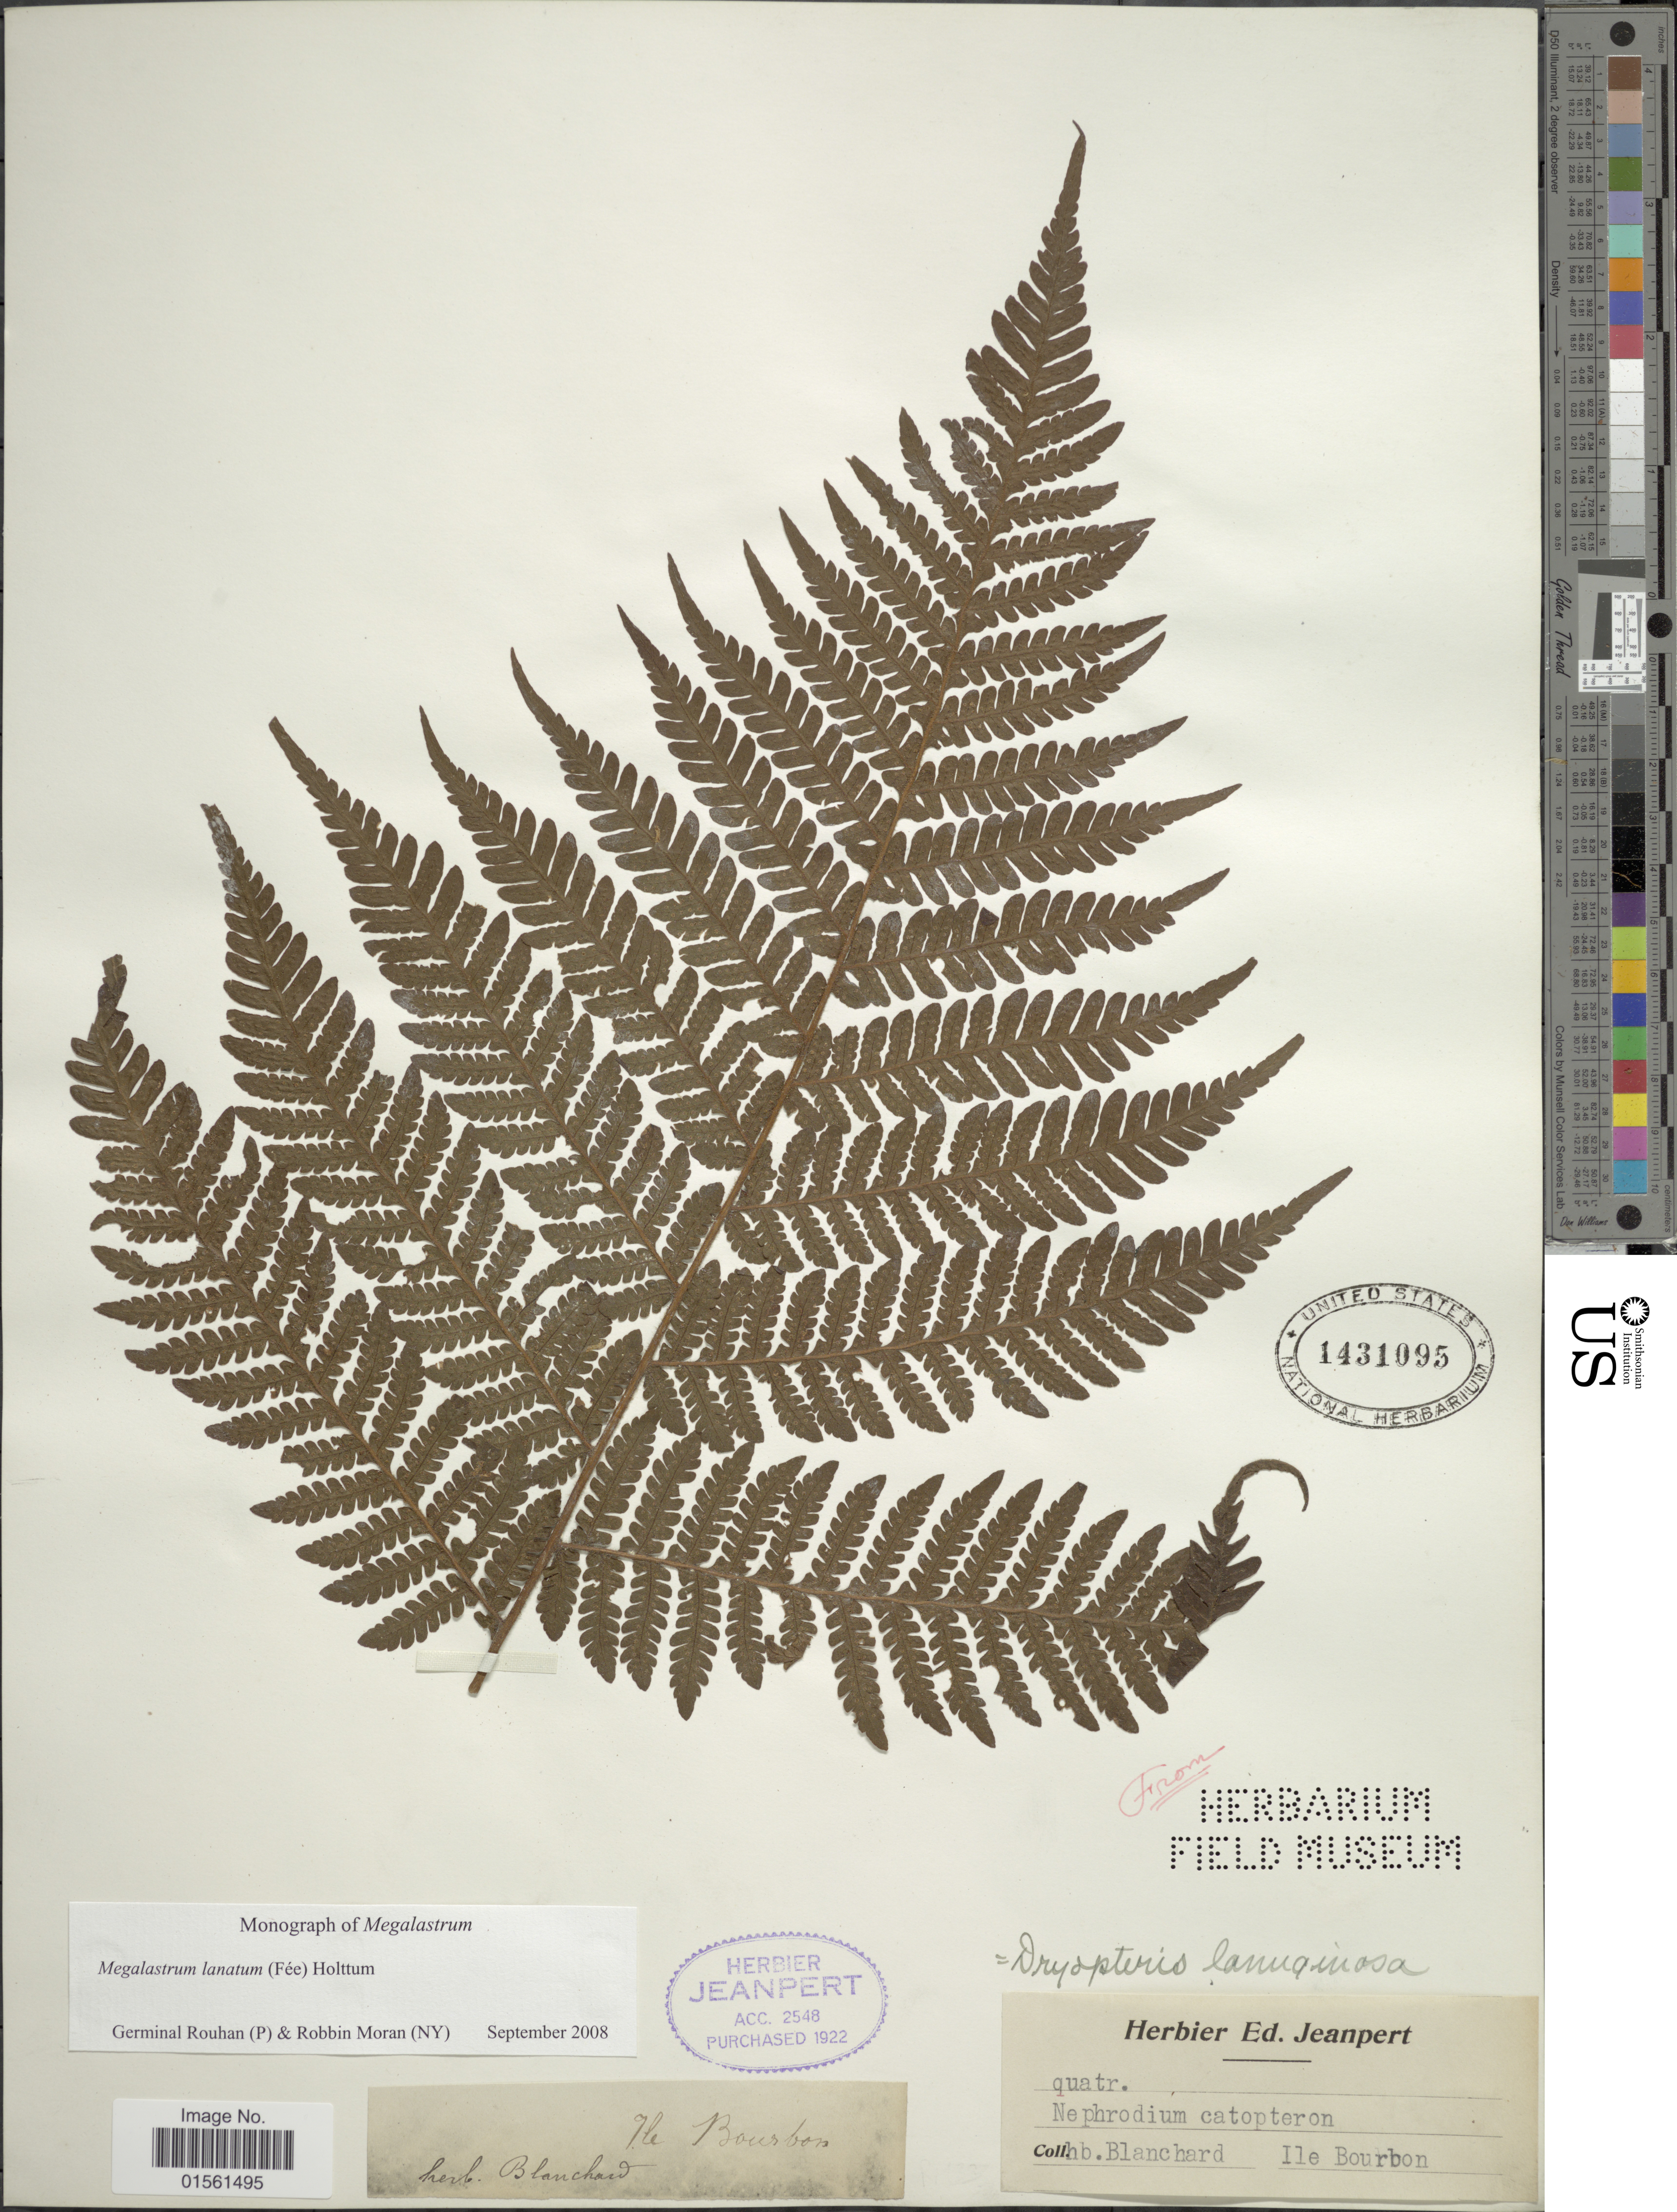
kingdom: Plantae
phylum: Tracheophyta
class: Polypodiopsida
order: Polypodiales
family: Dryopteridaceae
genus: Megalastrum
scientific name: Megalastrum lanatum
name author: (Fée) Holttum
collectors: ex herb. F. Blanchard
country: Reunion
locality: Ile Bourbon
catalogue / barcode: US 1431095